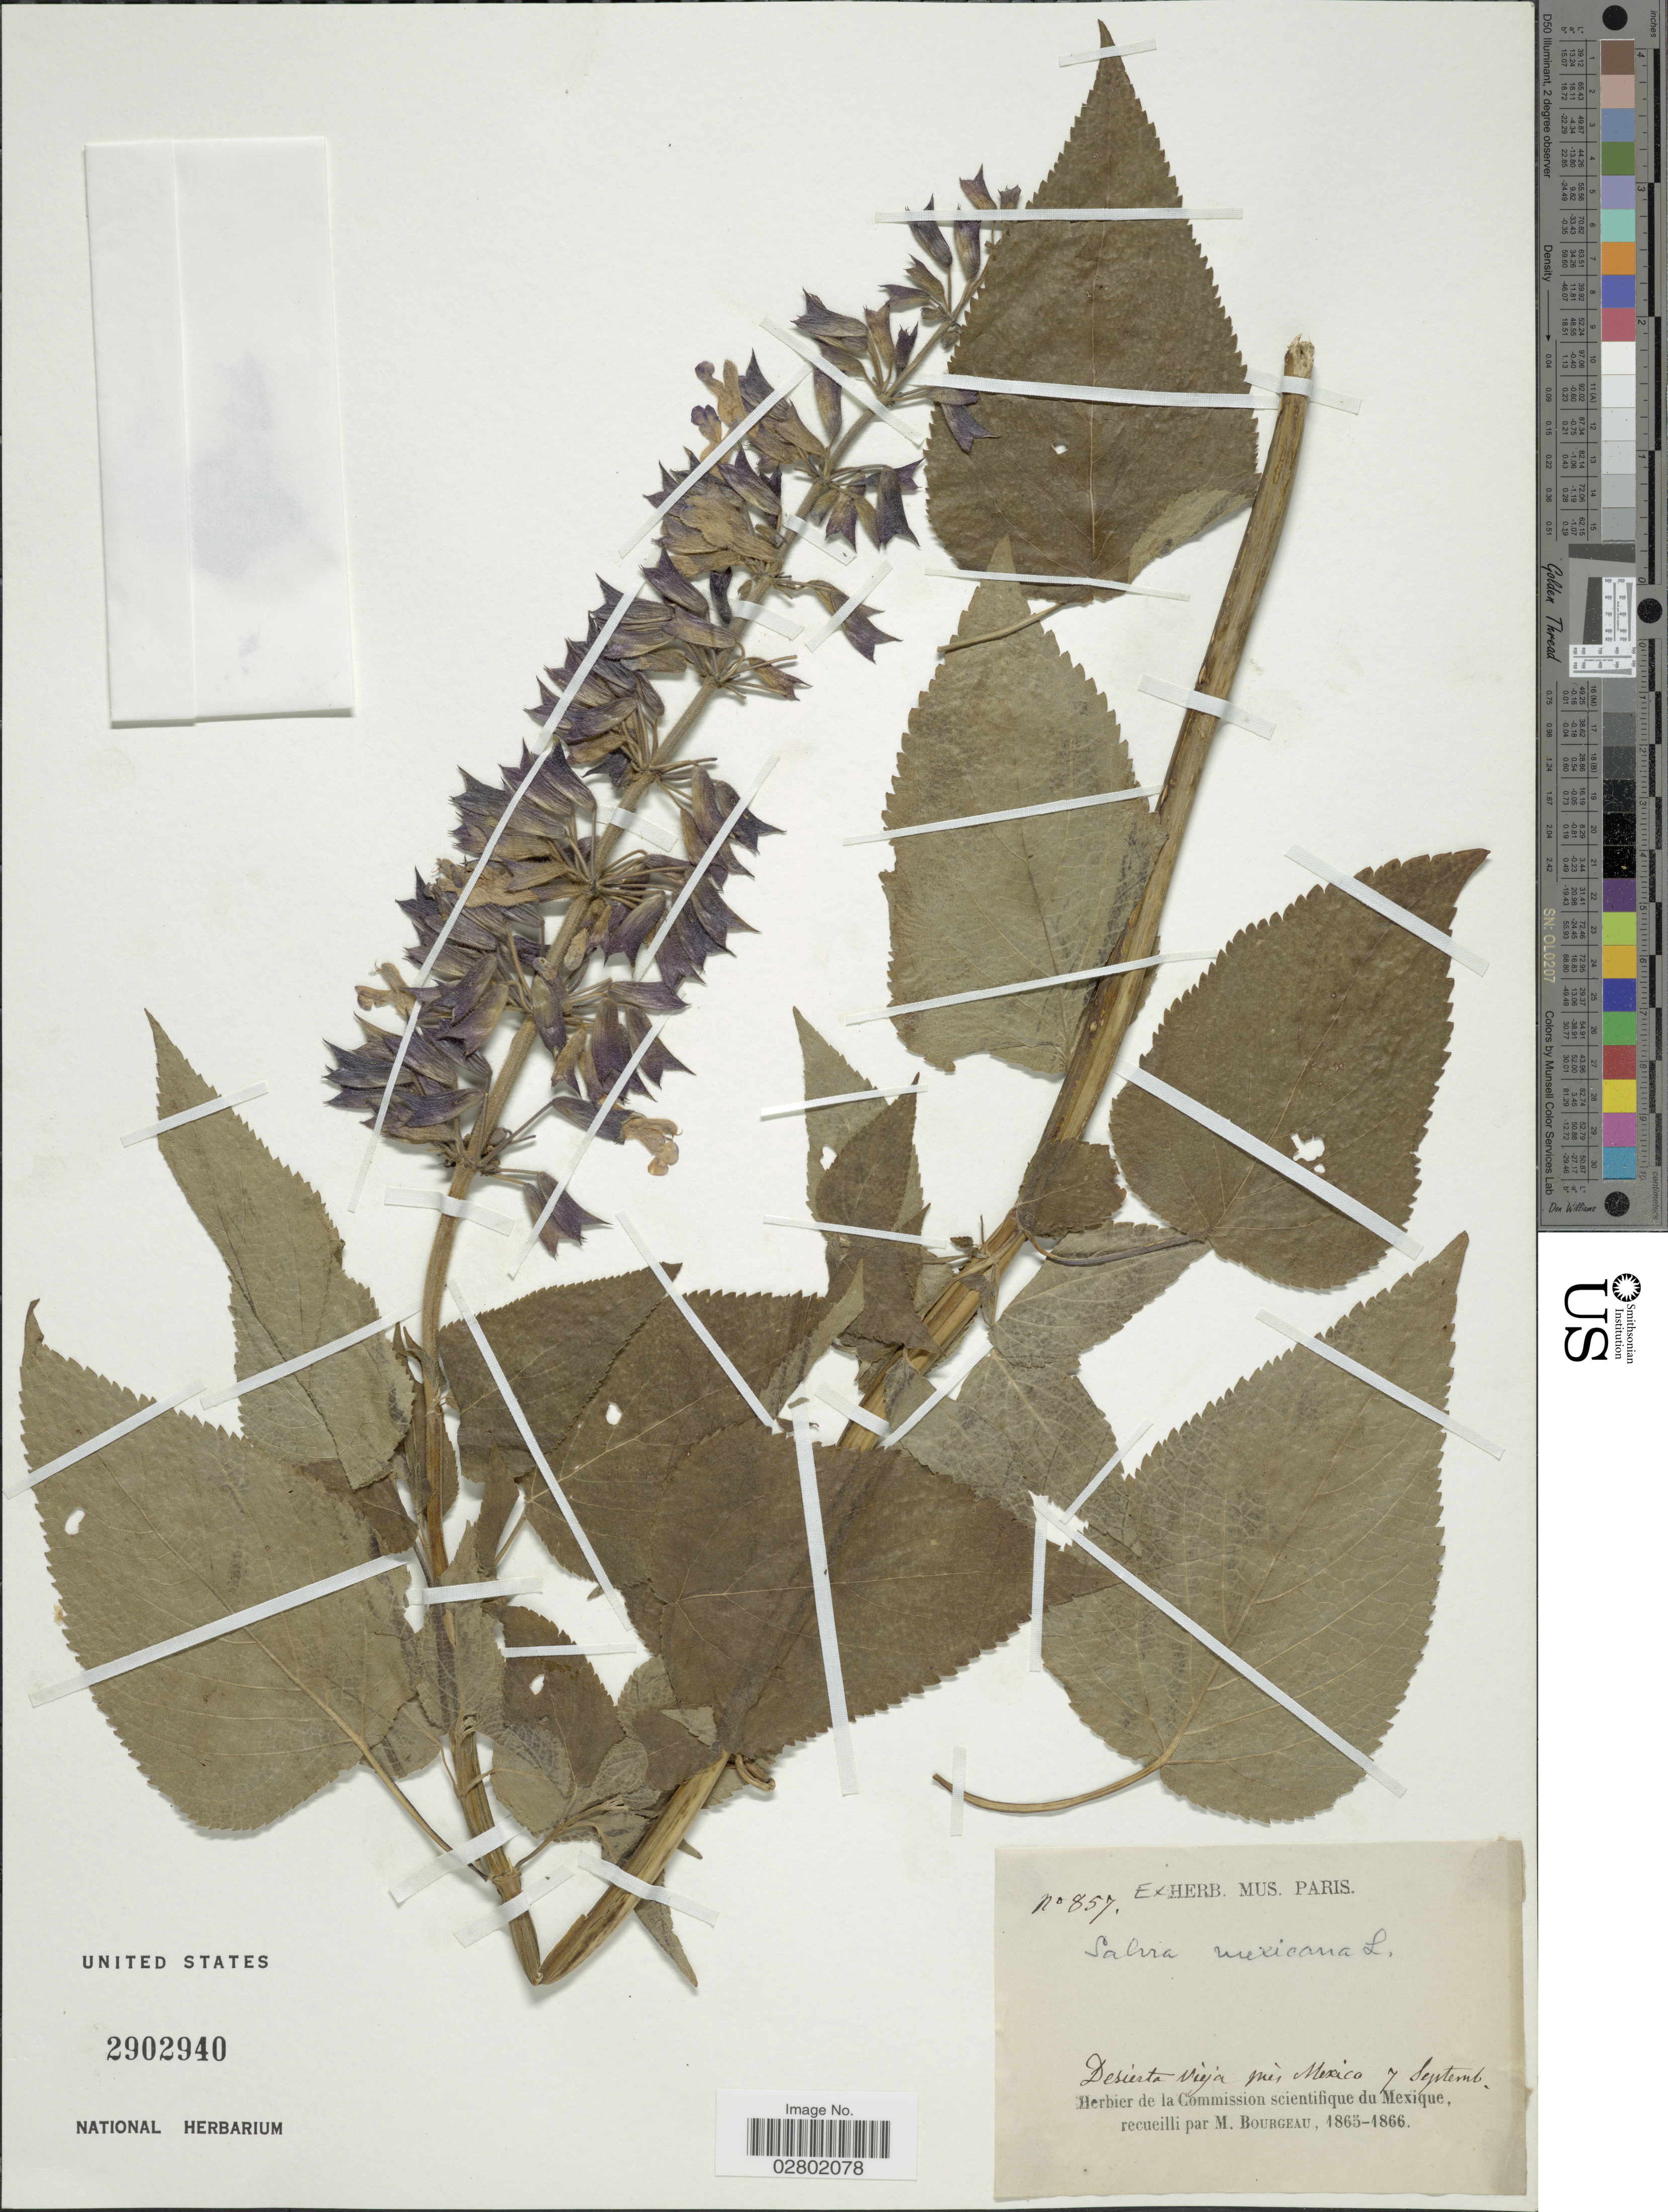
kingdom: Plantae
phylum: Tracheophyta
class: Magnoliopsida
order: Lamiales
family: Lamiaceae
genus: Salvia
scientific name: Salvia mexicana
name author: L.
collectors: M. Bourgeau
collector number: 857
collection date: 1865-09-07/1866-09-07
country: Mexico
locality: Desierto Vieja près Mexico.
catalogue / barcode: US 2902940